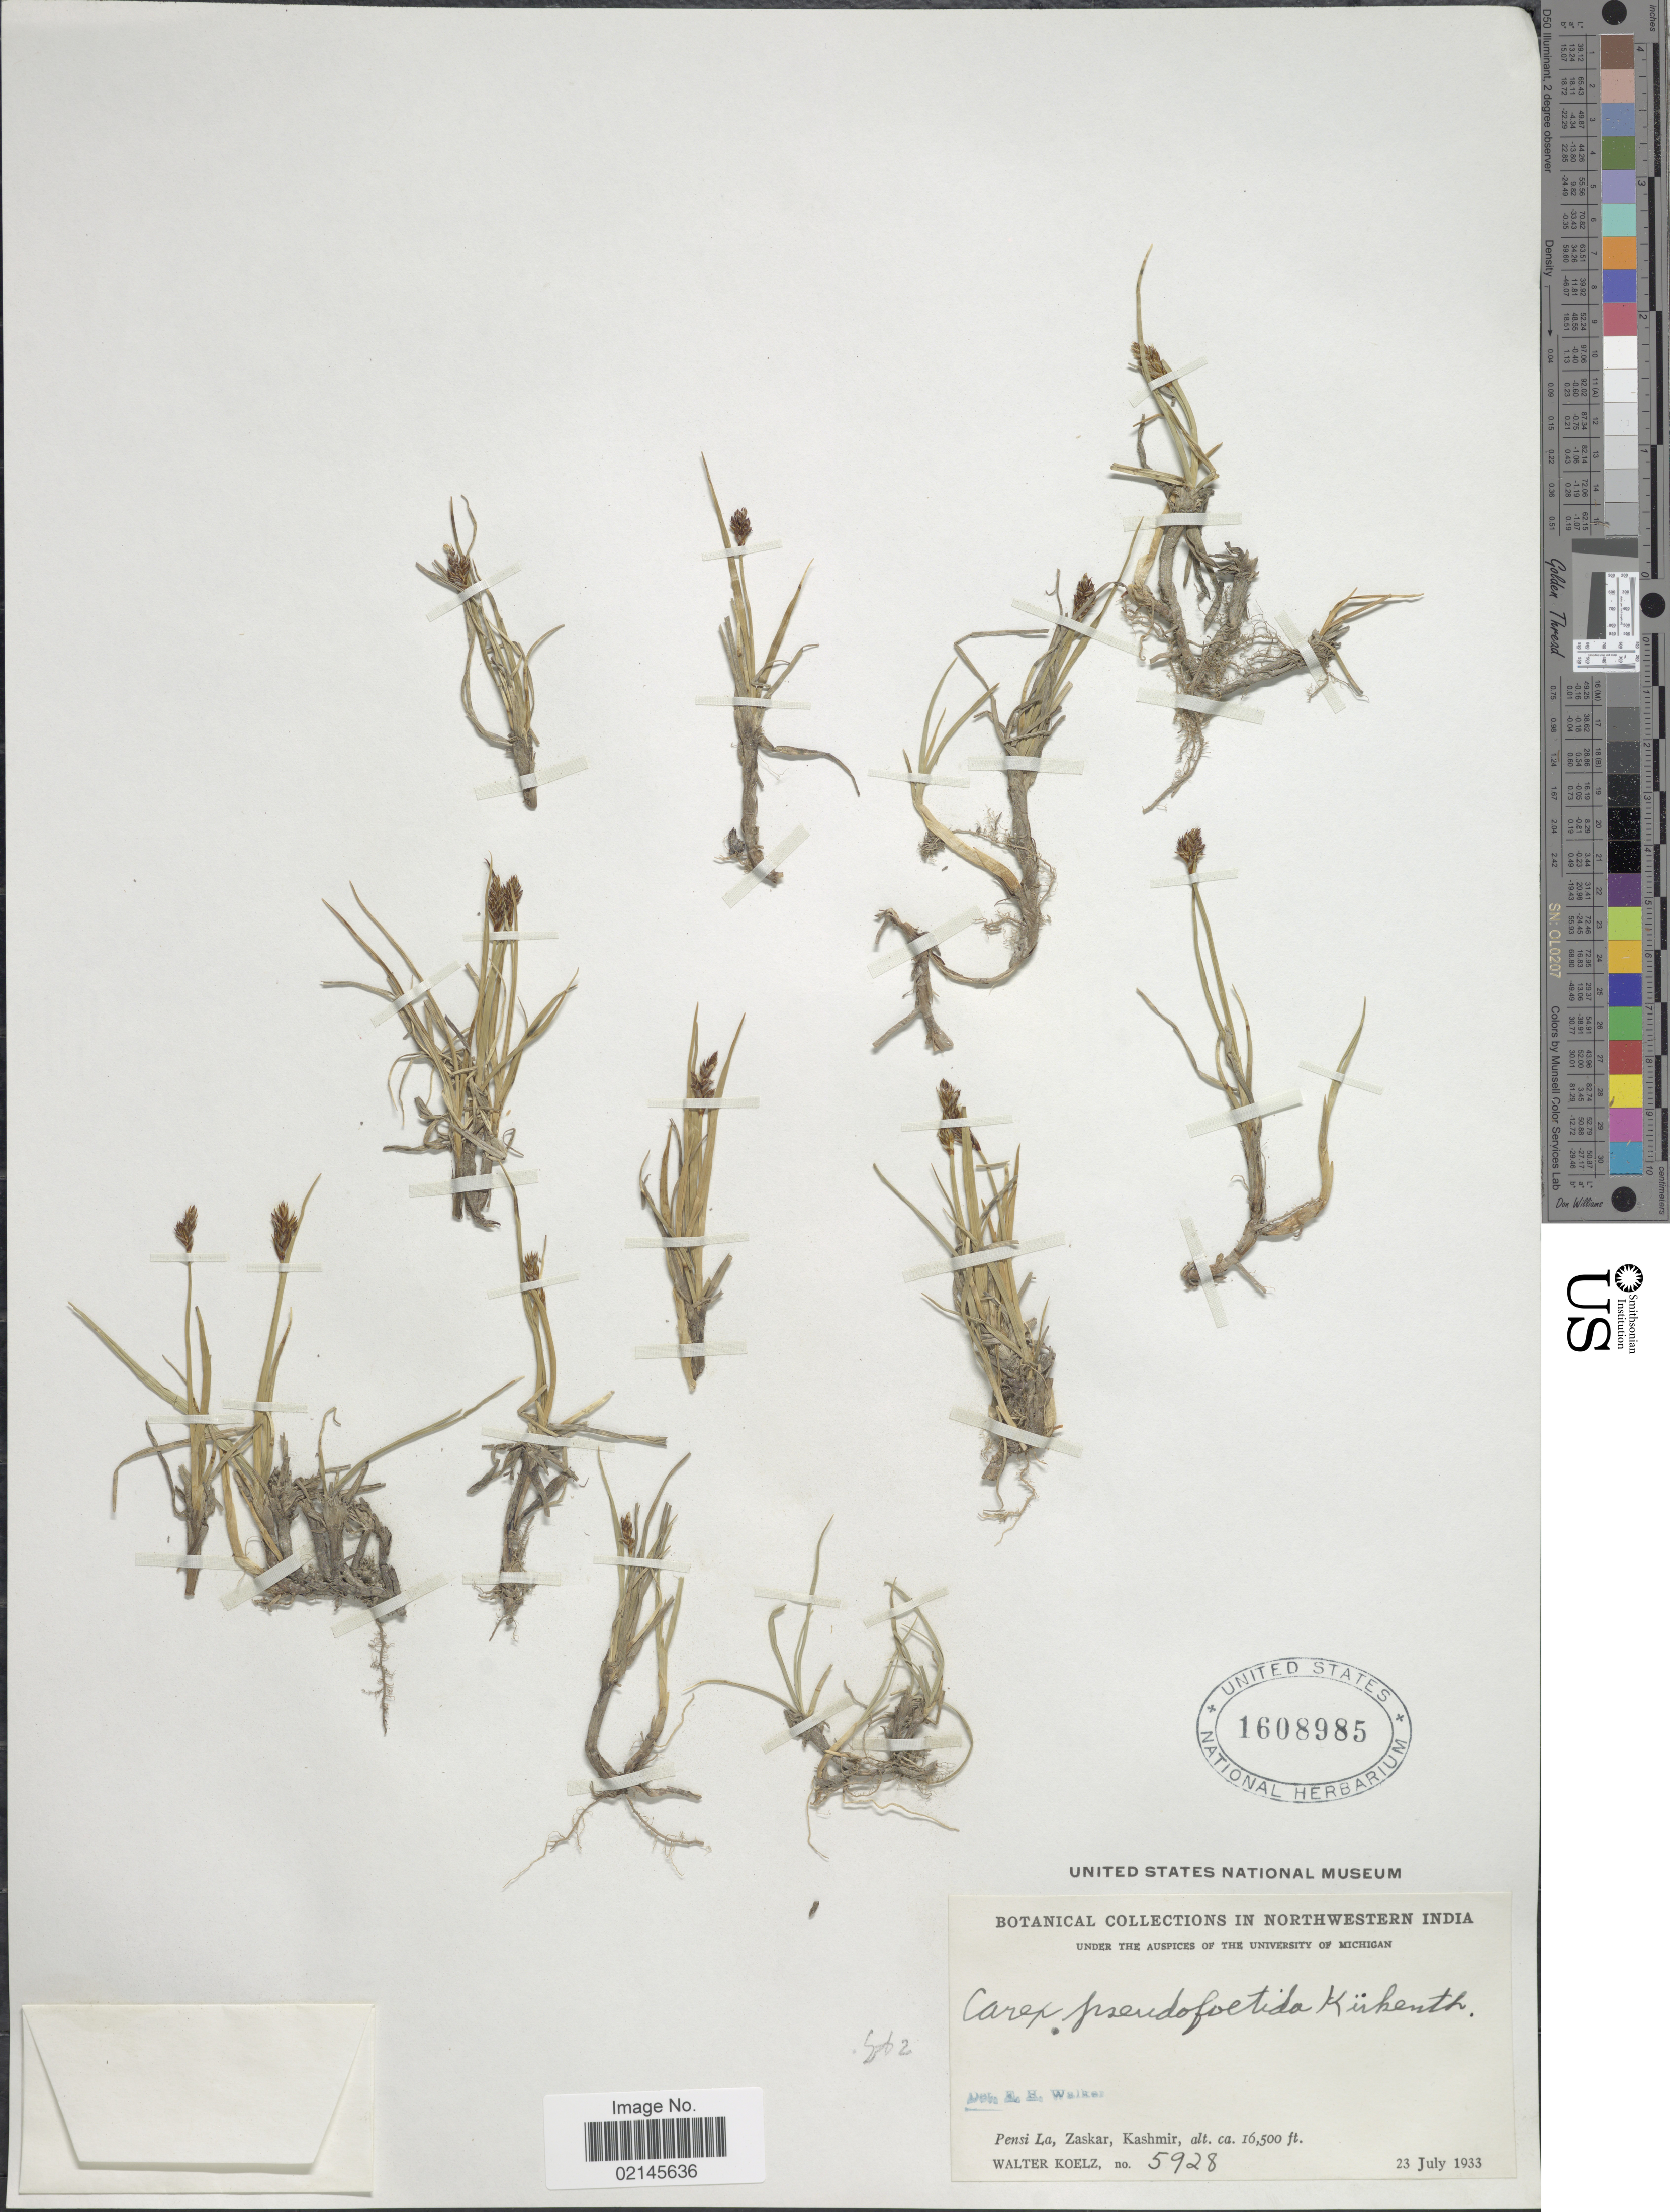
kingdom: Plantae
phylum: Tracheophyta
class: Liliopsida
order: Poales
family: Cyperaceae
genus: Carex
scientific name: Carex pseudofoetida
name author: Kük.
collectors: W. N. Koelz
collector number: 5928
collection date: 1933-07-23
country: India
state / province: Jammu and Kashmir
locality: Northwestern India, Pensi La, Zaskar, Kashmir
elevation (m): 5029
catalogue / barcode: US 1608985